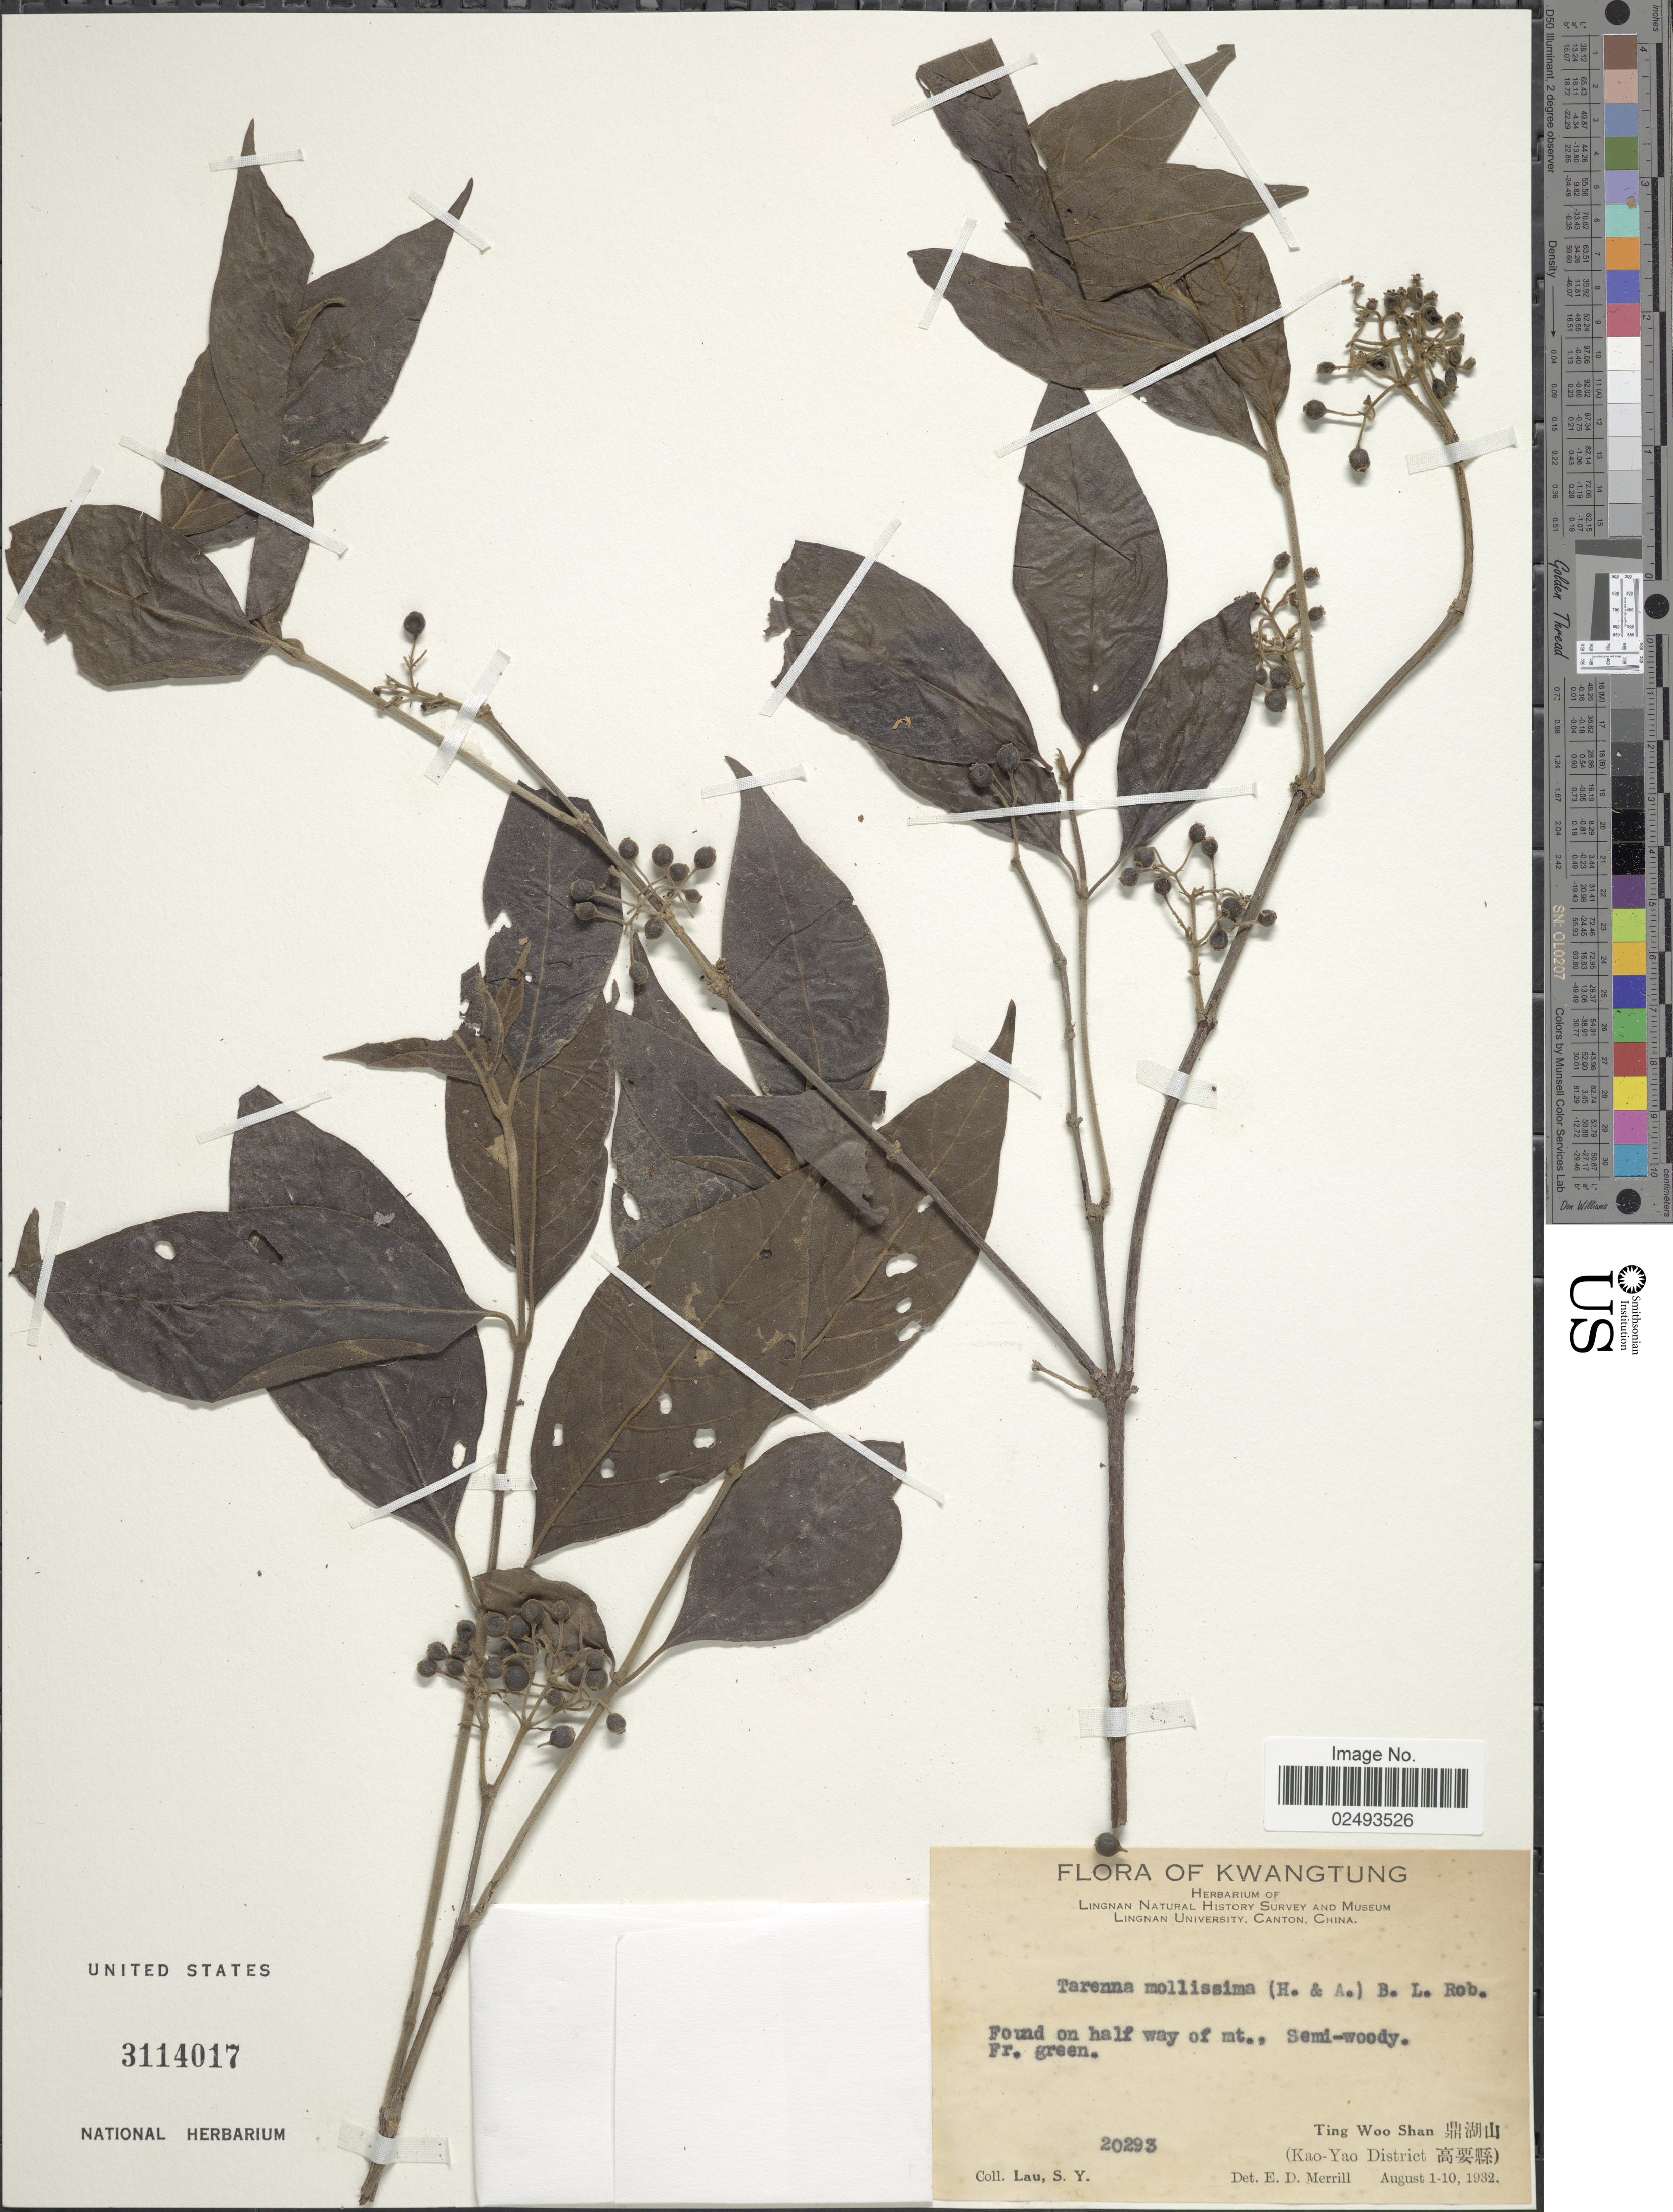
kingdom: Plantae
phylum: Tracheophyta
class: Magnoliopsida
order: Gentianales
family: Rubiaceae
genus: Tarenna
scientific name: Tarenna mollissima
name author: (Hook. & Arn.) B.L. Rob.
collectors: S. Y. Lau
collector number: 20293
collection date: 1932-08-01/1932-08-10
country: China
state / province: Guangdong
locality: Kwangtung, Ting Woo Shan, (Kao-Yao District)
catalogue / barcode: US 3114017